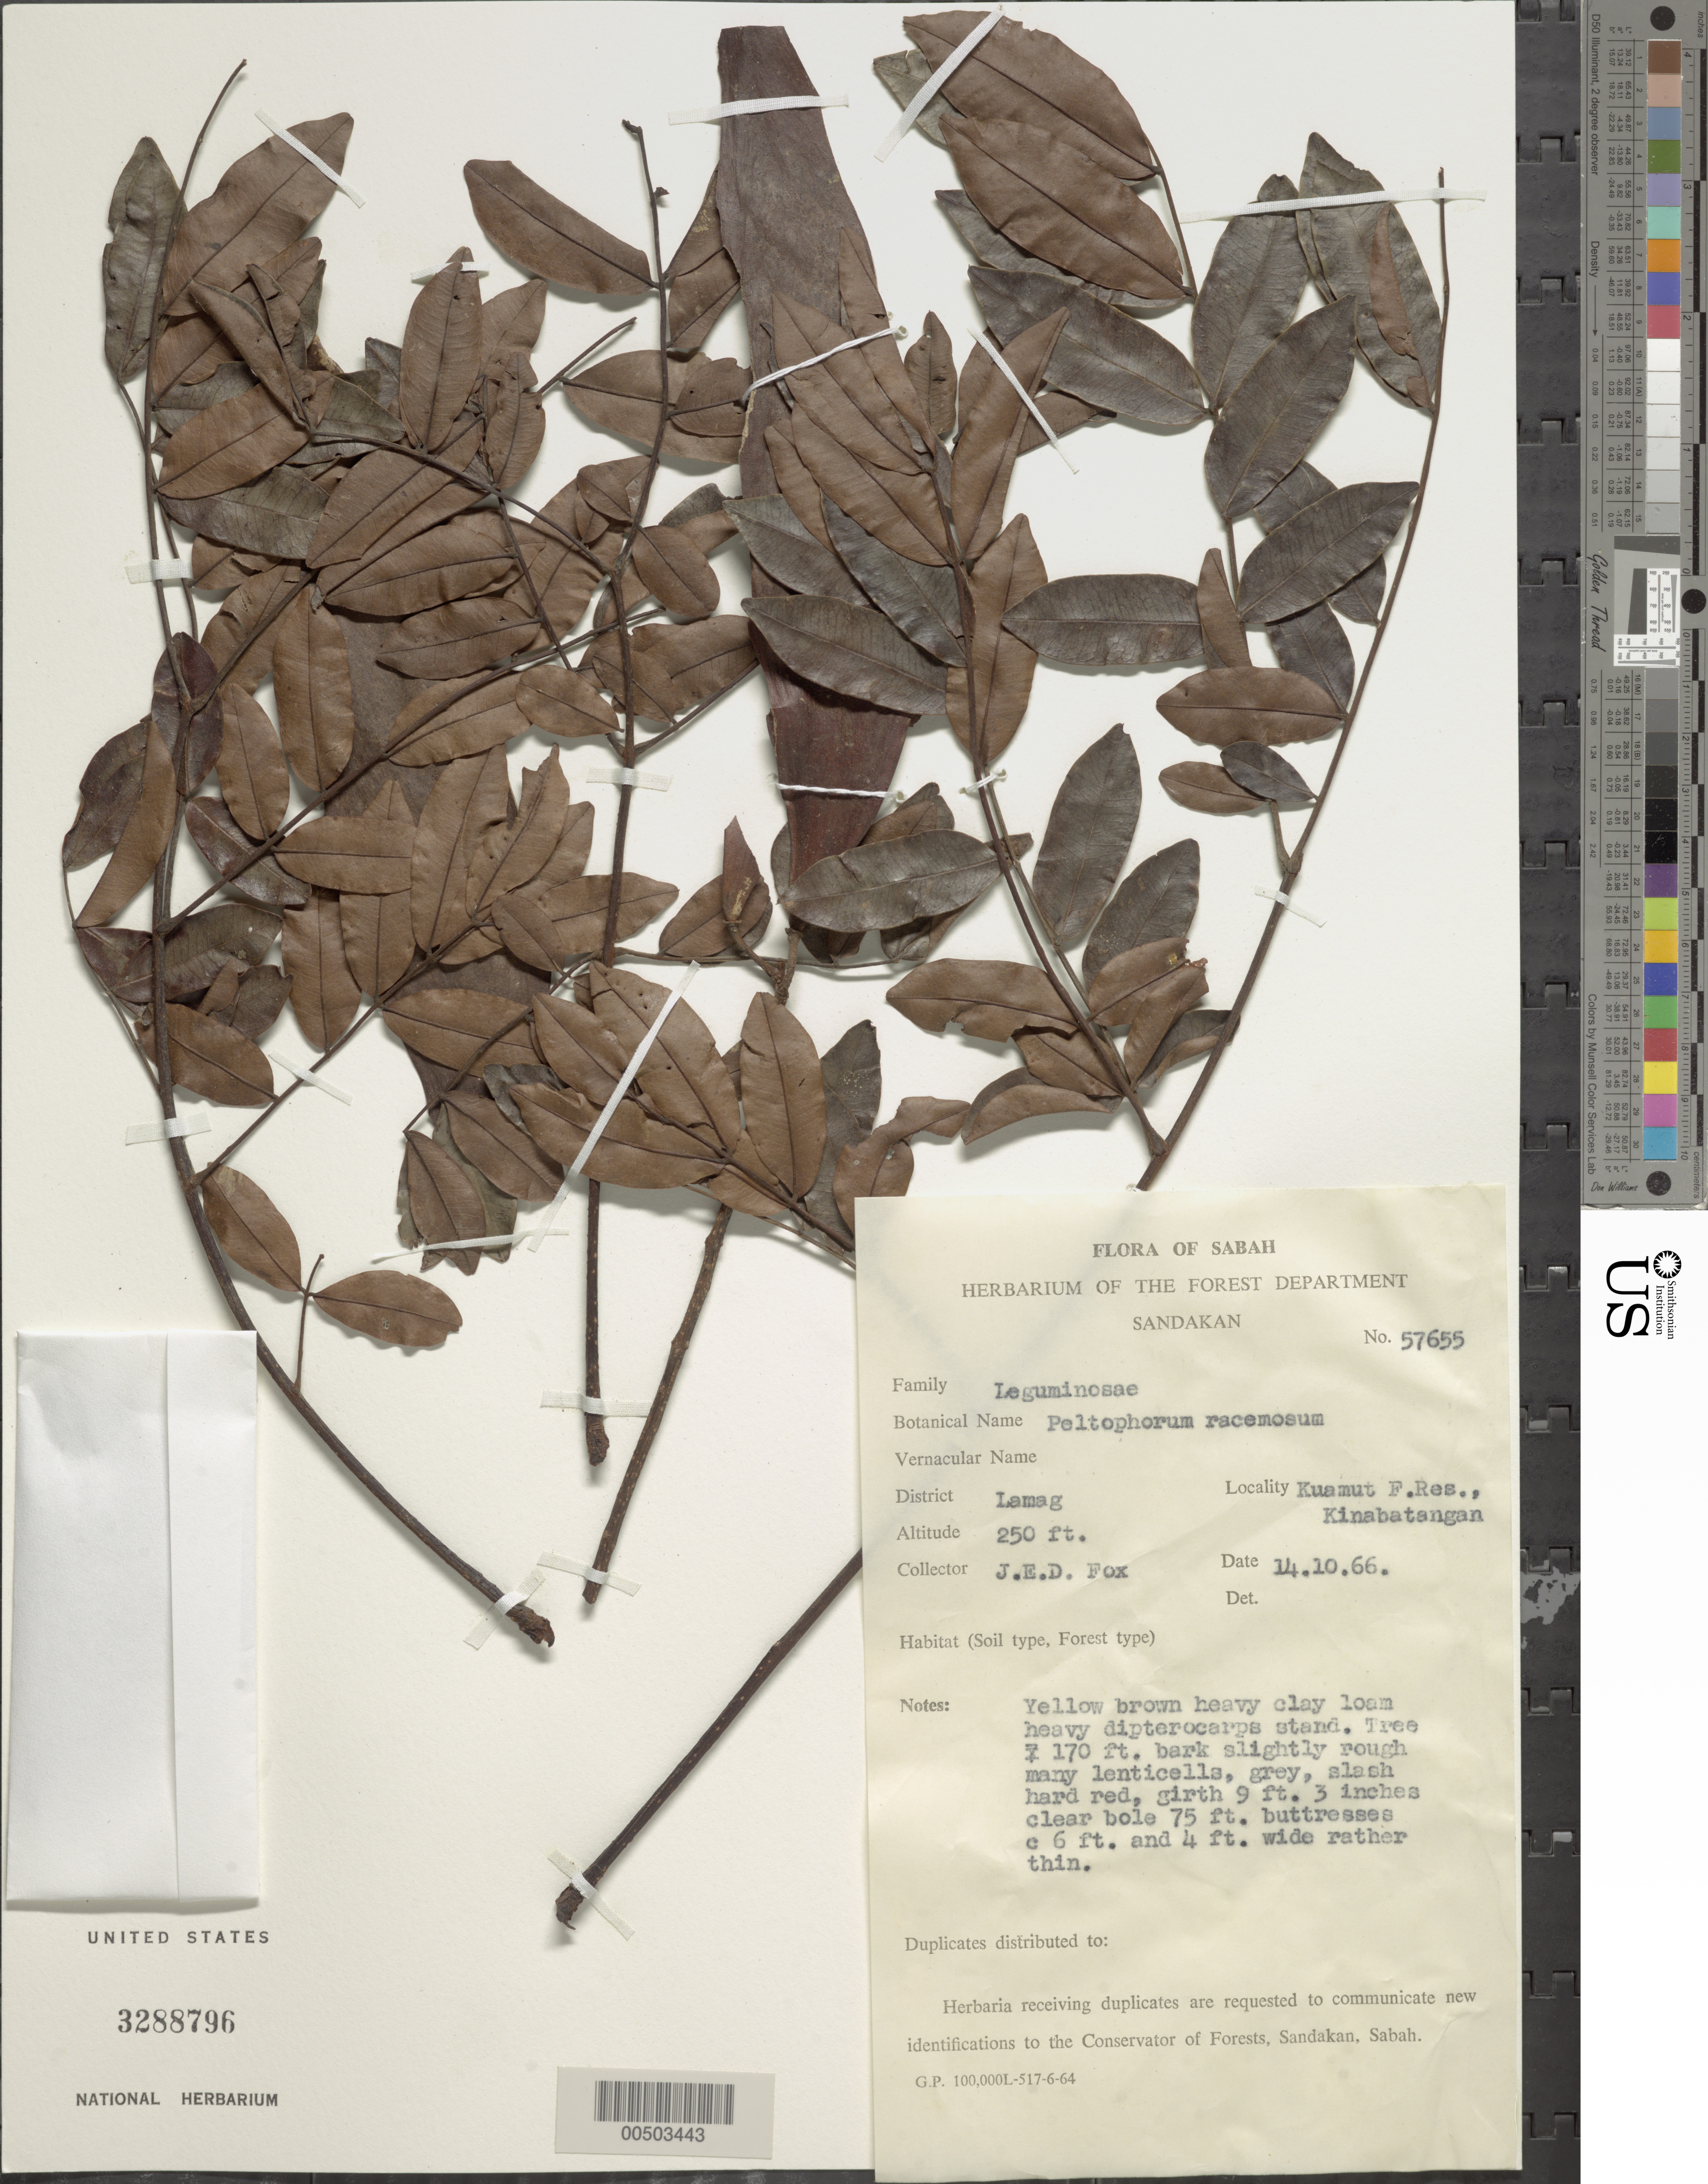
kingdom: Plantae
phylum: Tracheophyta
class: Magnoliopsida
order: Fabales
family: Fabaceae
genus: Peltophorum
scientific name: Peltophorum racemosum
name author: Merr.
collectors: J. Fox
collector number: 57655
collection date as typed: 14 Oct 1966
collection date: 1966-10-14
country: Malaysia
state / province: Sabah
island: Borneo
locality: Kuamut forest reserve, kinabatangan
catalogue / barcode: US 3288796